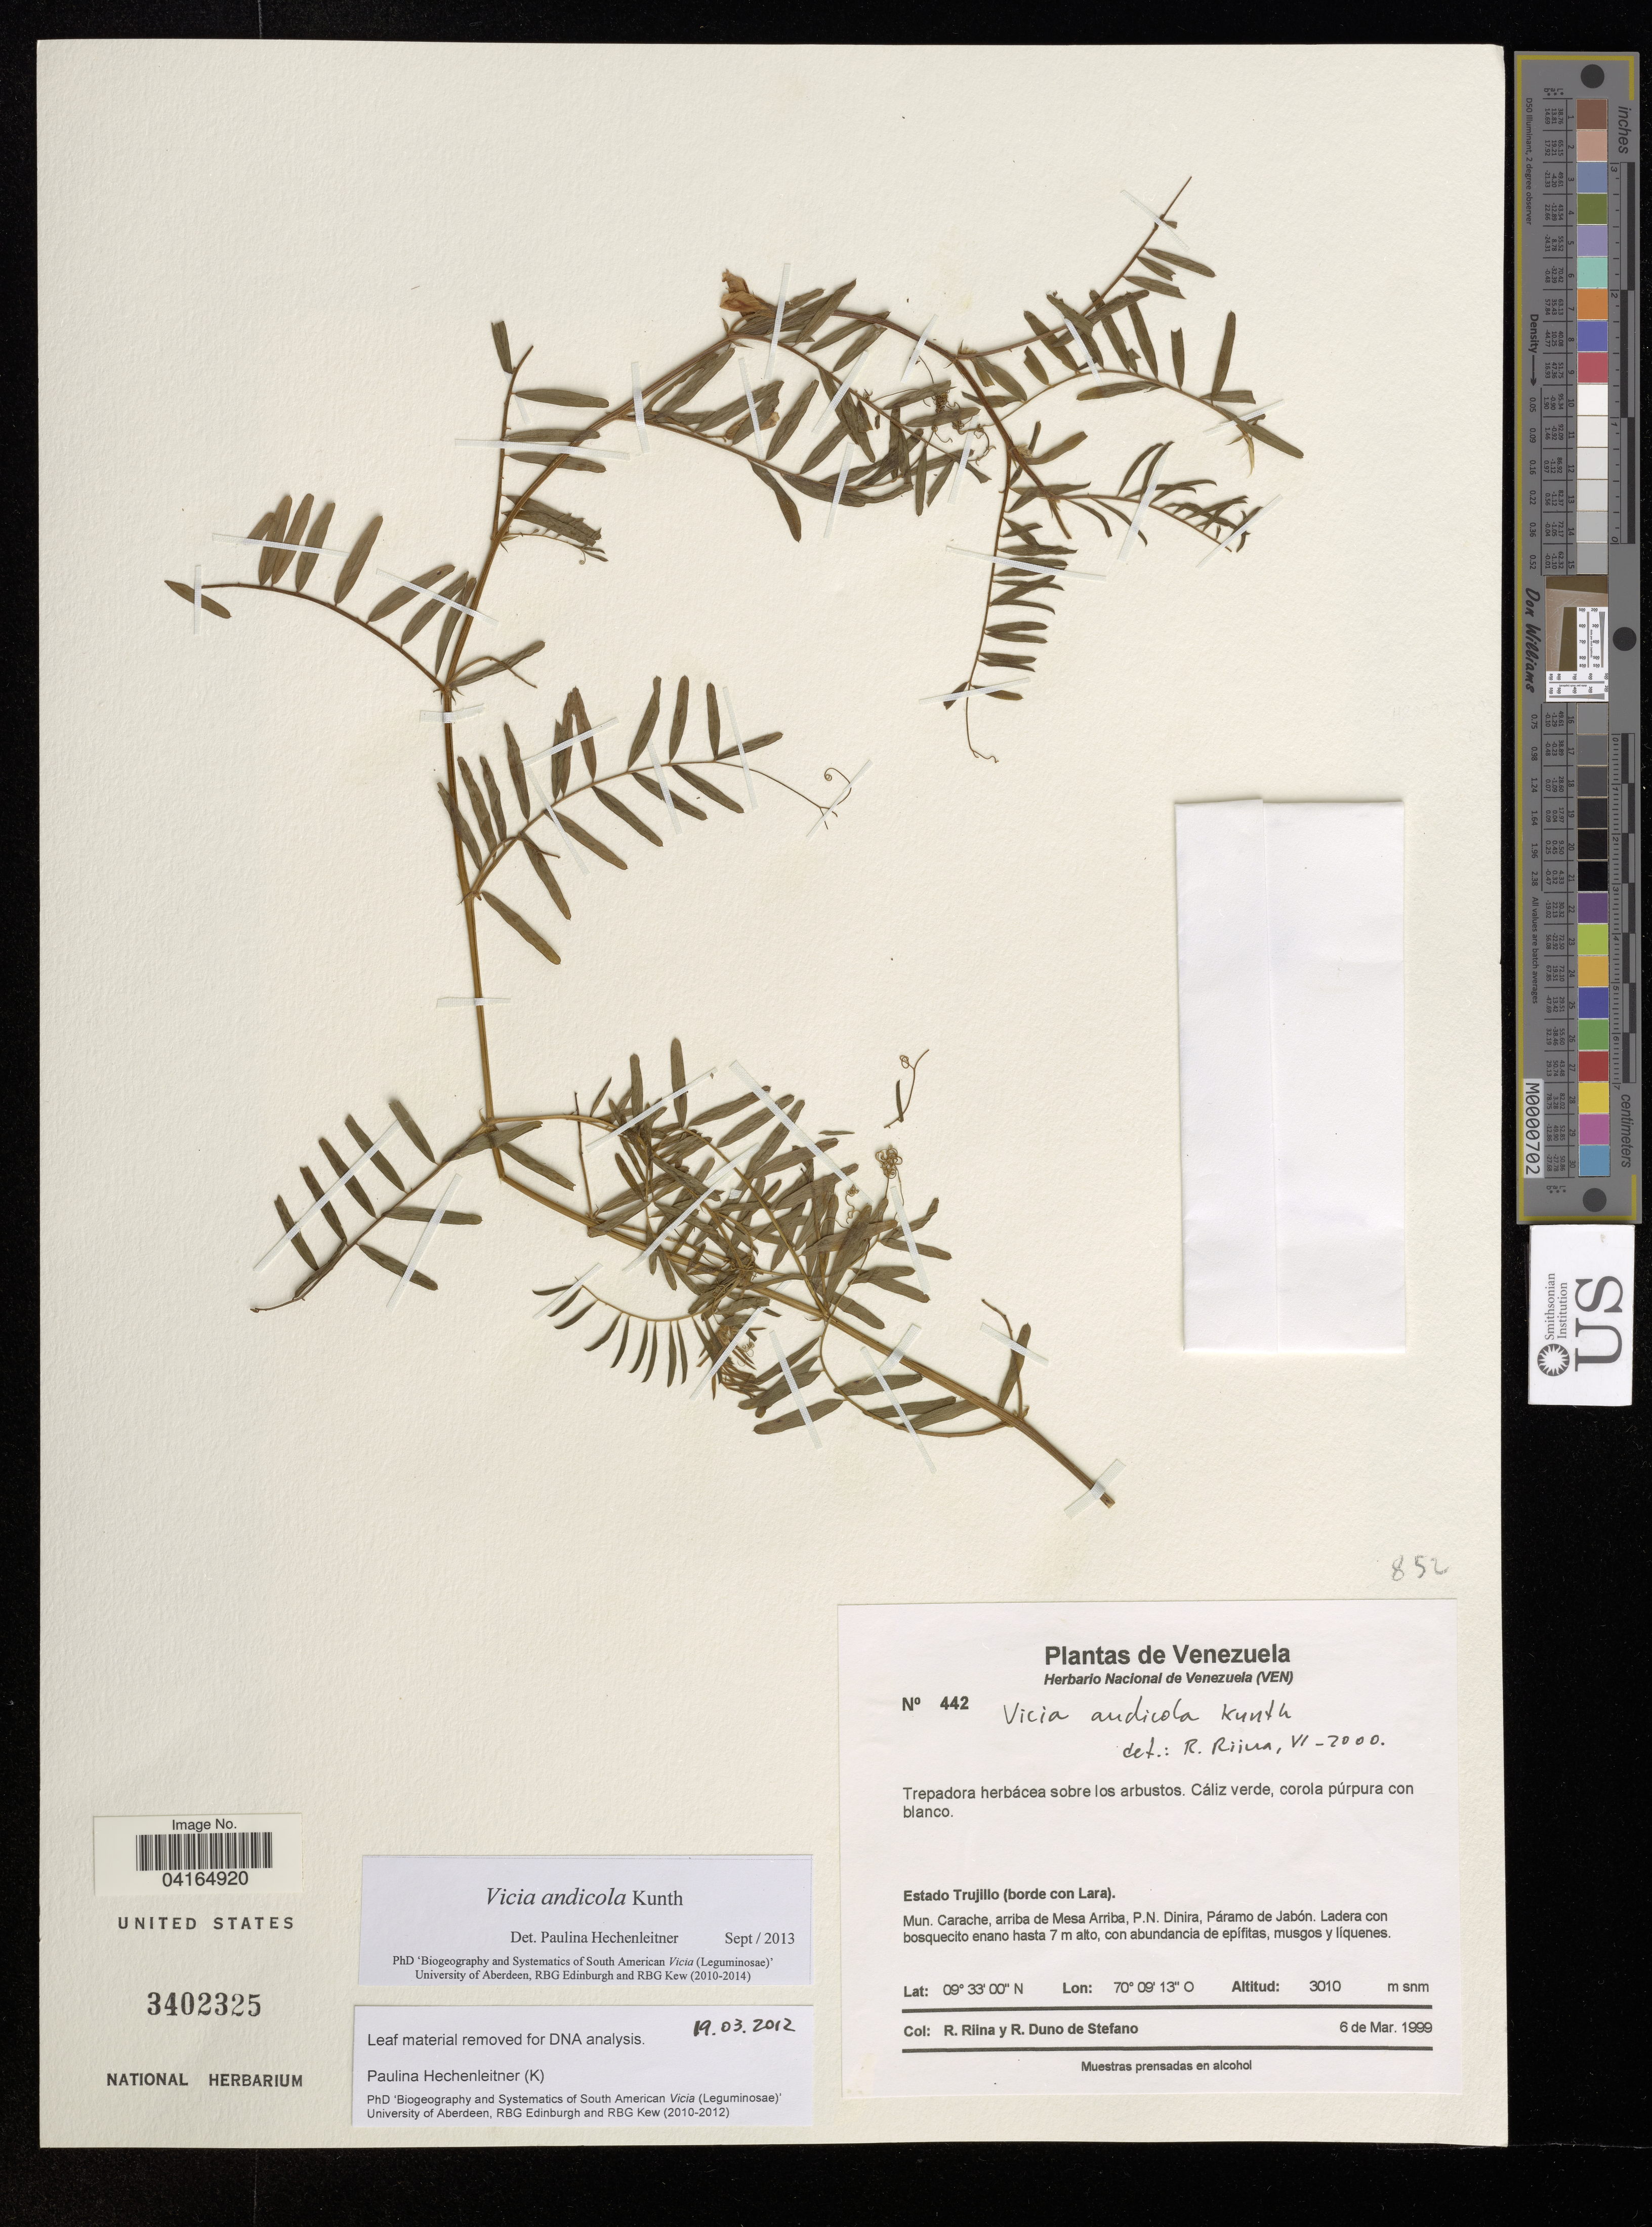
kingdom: Plantae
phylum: Tracheophyta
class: Magnoliopsida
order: Fabales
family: Fabaceae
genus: Vicia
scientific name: Vicia andicola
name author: Kunth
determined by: Hechenleitner, Paulina, RBG Edinburgh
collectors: R. Riina & R. Duno de Stefano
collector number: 442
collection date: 1999-03-06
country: Venezuela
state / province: Trujillo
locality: (Borde con Lara). Mun. Carache, arriba de Mesa Arriba, P. N. Dinira, Páramo de Jabón.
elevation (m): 3010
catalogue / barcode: US 3402325